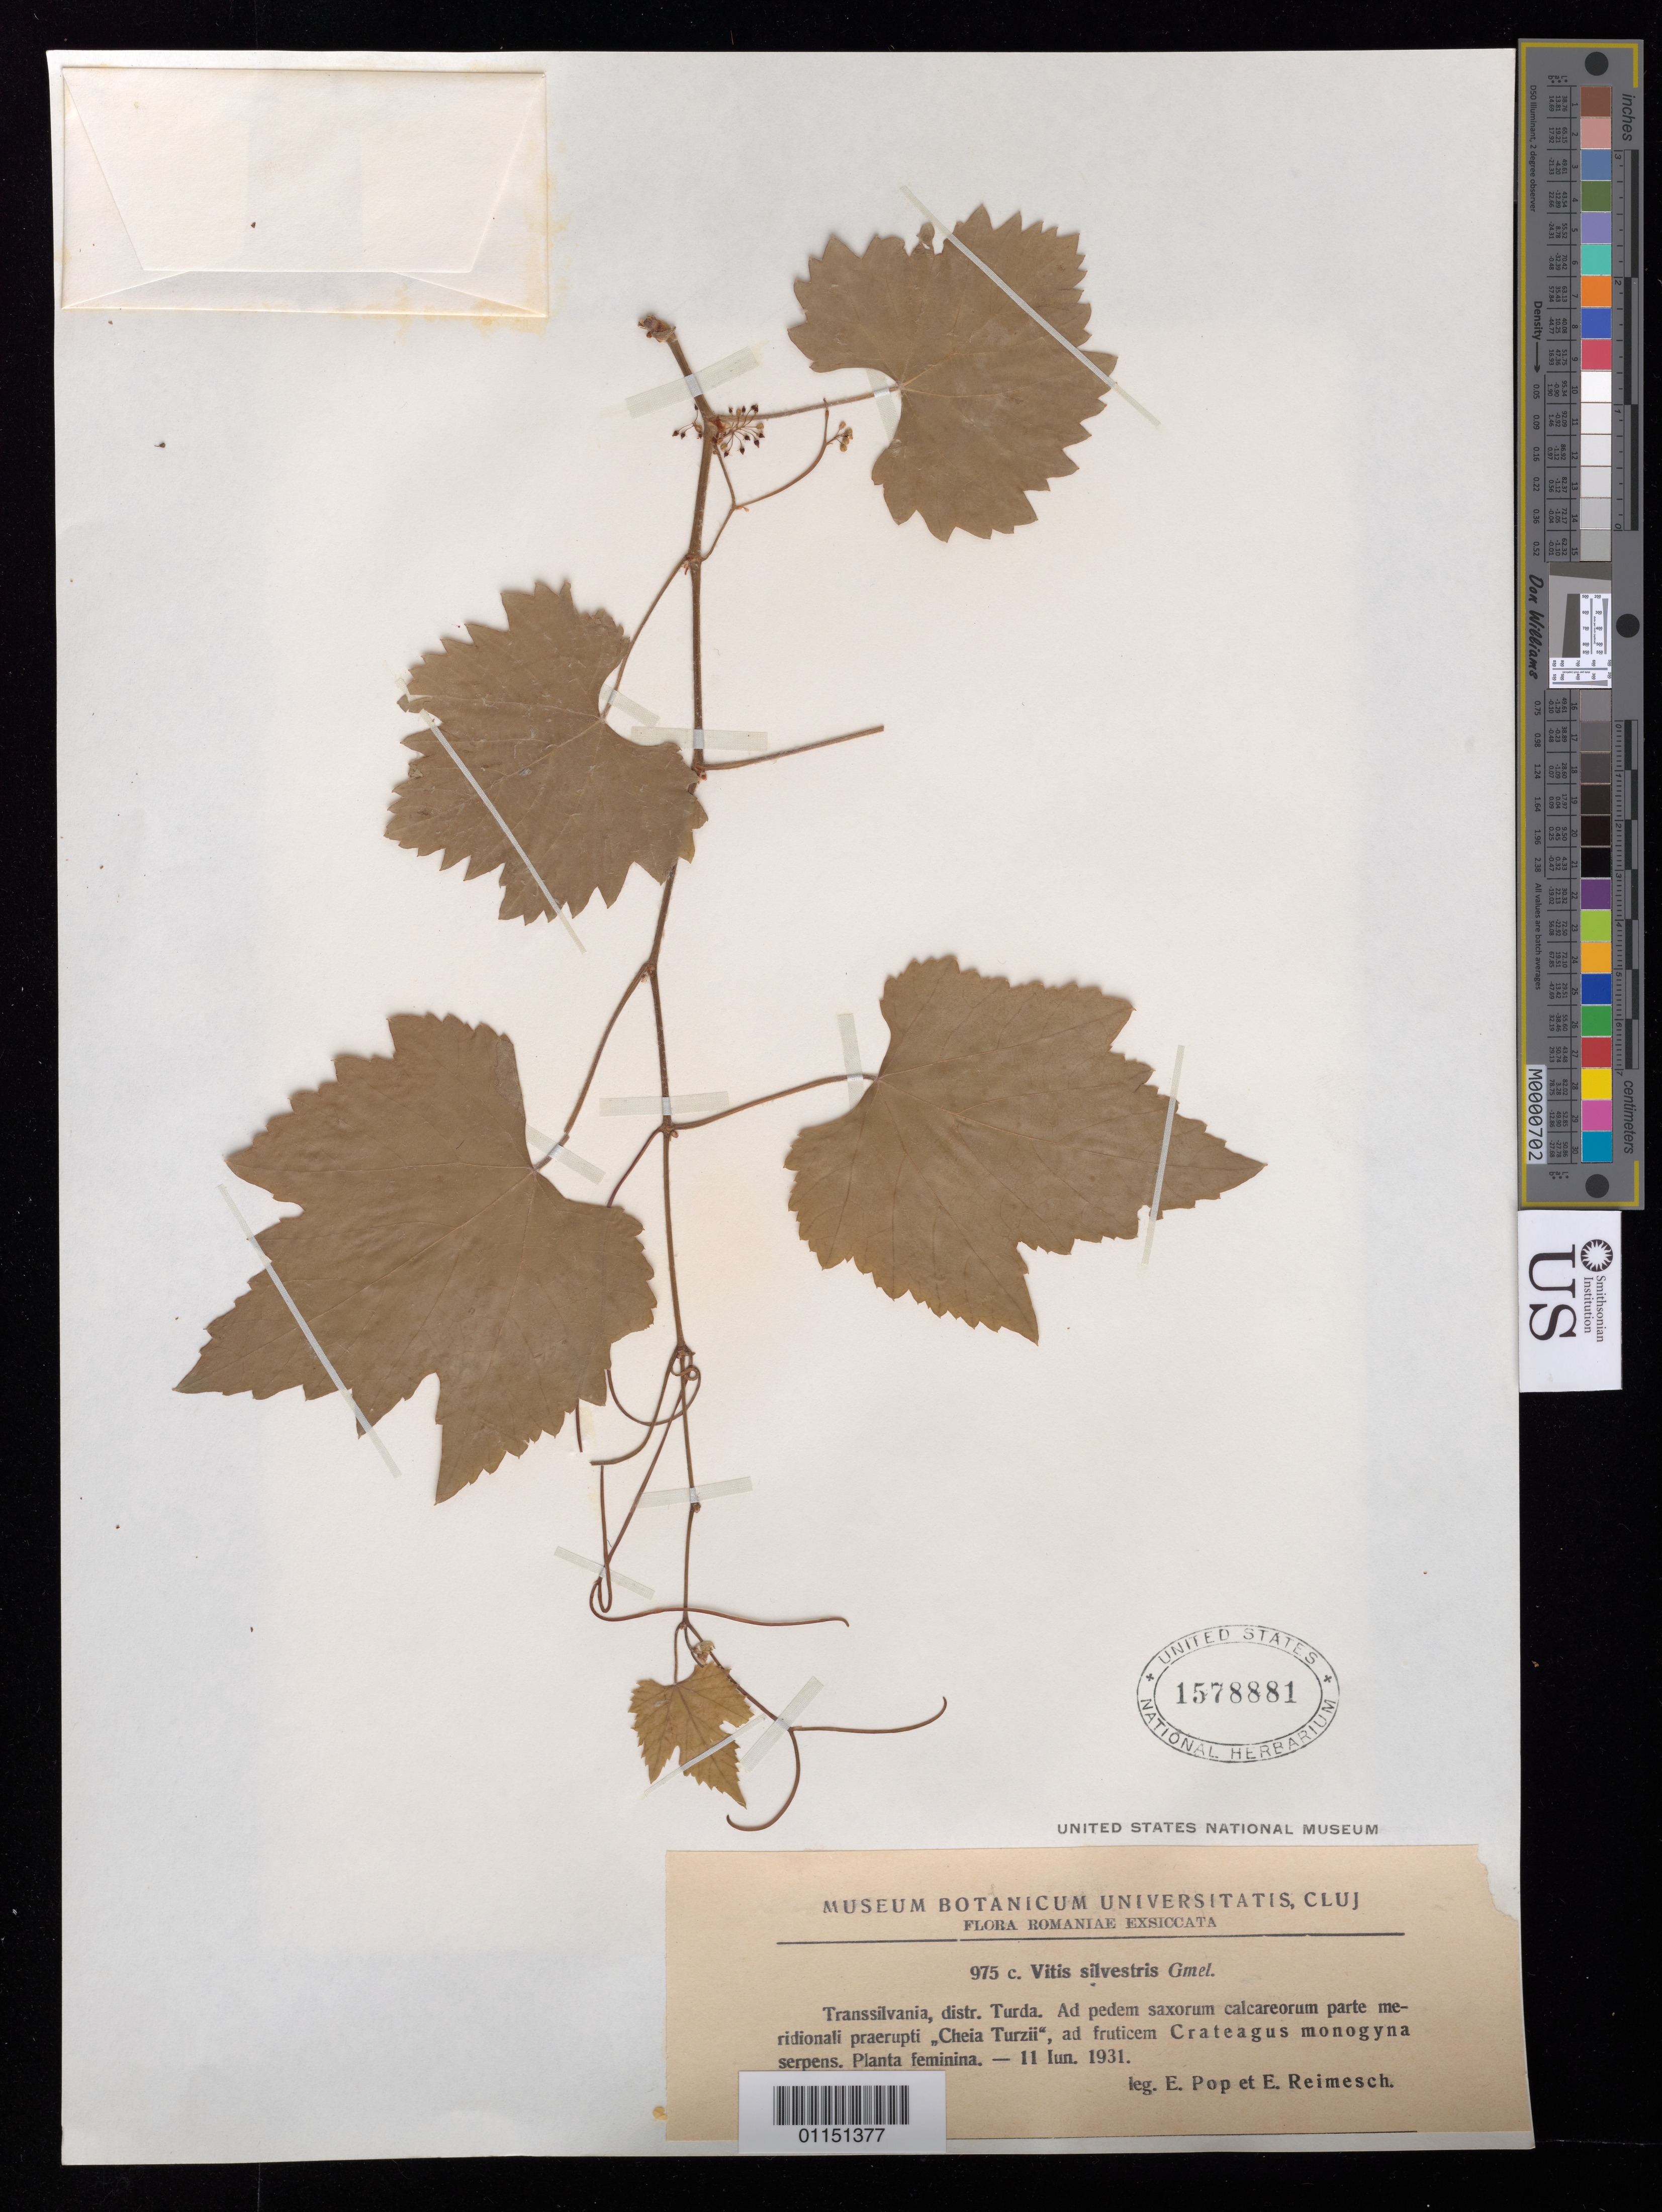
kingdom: Plantae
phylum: Tracheophyta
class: Magnoliopsida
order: Vitales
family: Vitaceae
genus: Vitis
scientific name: Vitis silvestrii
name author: Pamp.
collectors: E. Pop & E. Reimesch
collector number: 975 c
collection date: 1931-06-11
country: Romania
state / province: Cluj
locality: Turda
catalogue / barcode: US 1578881